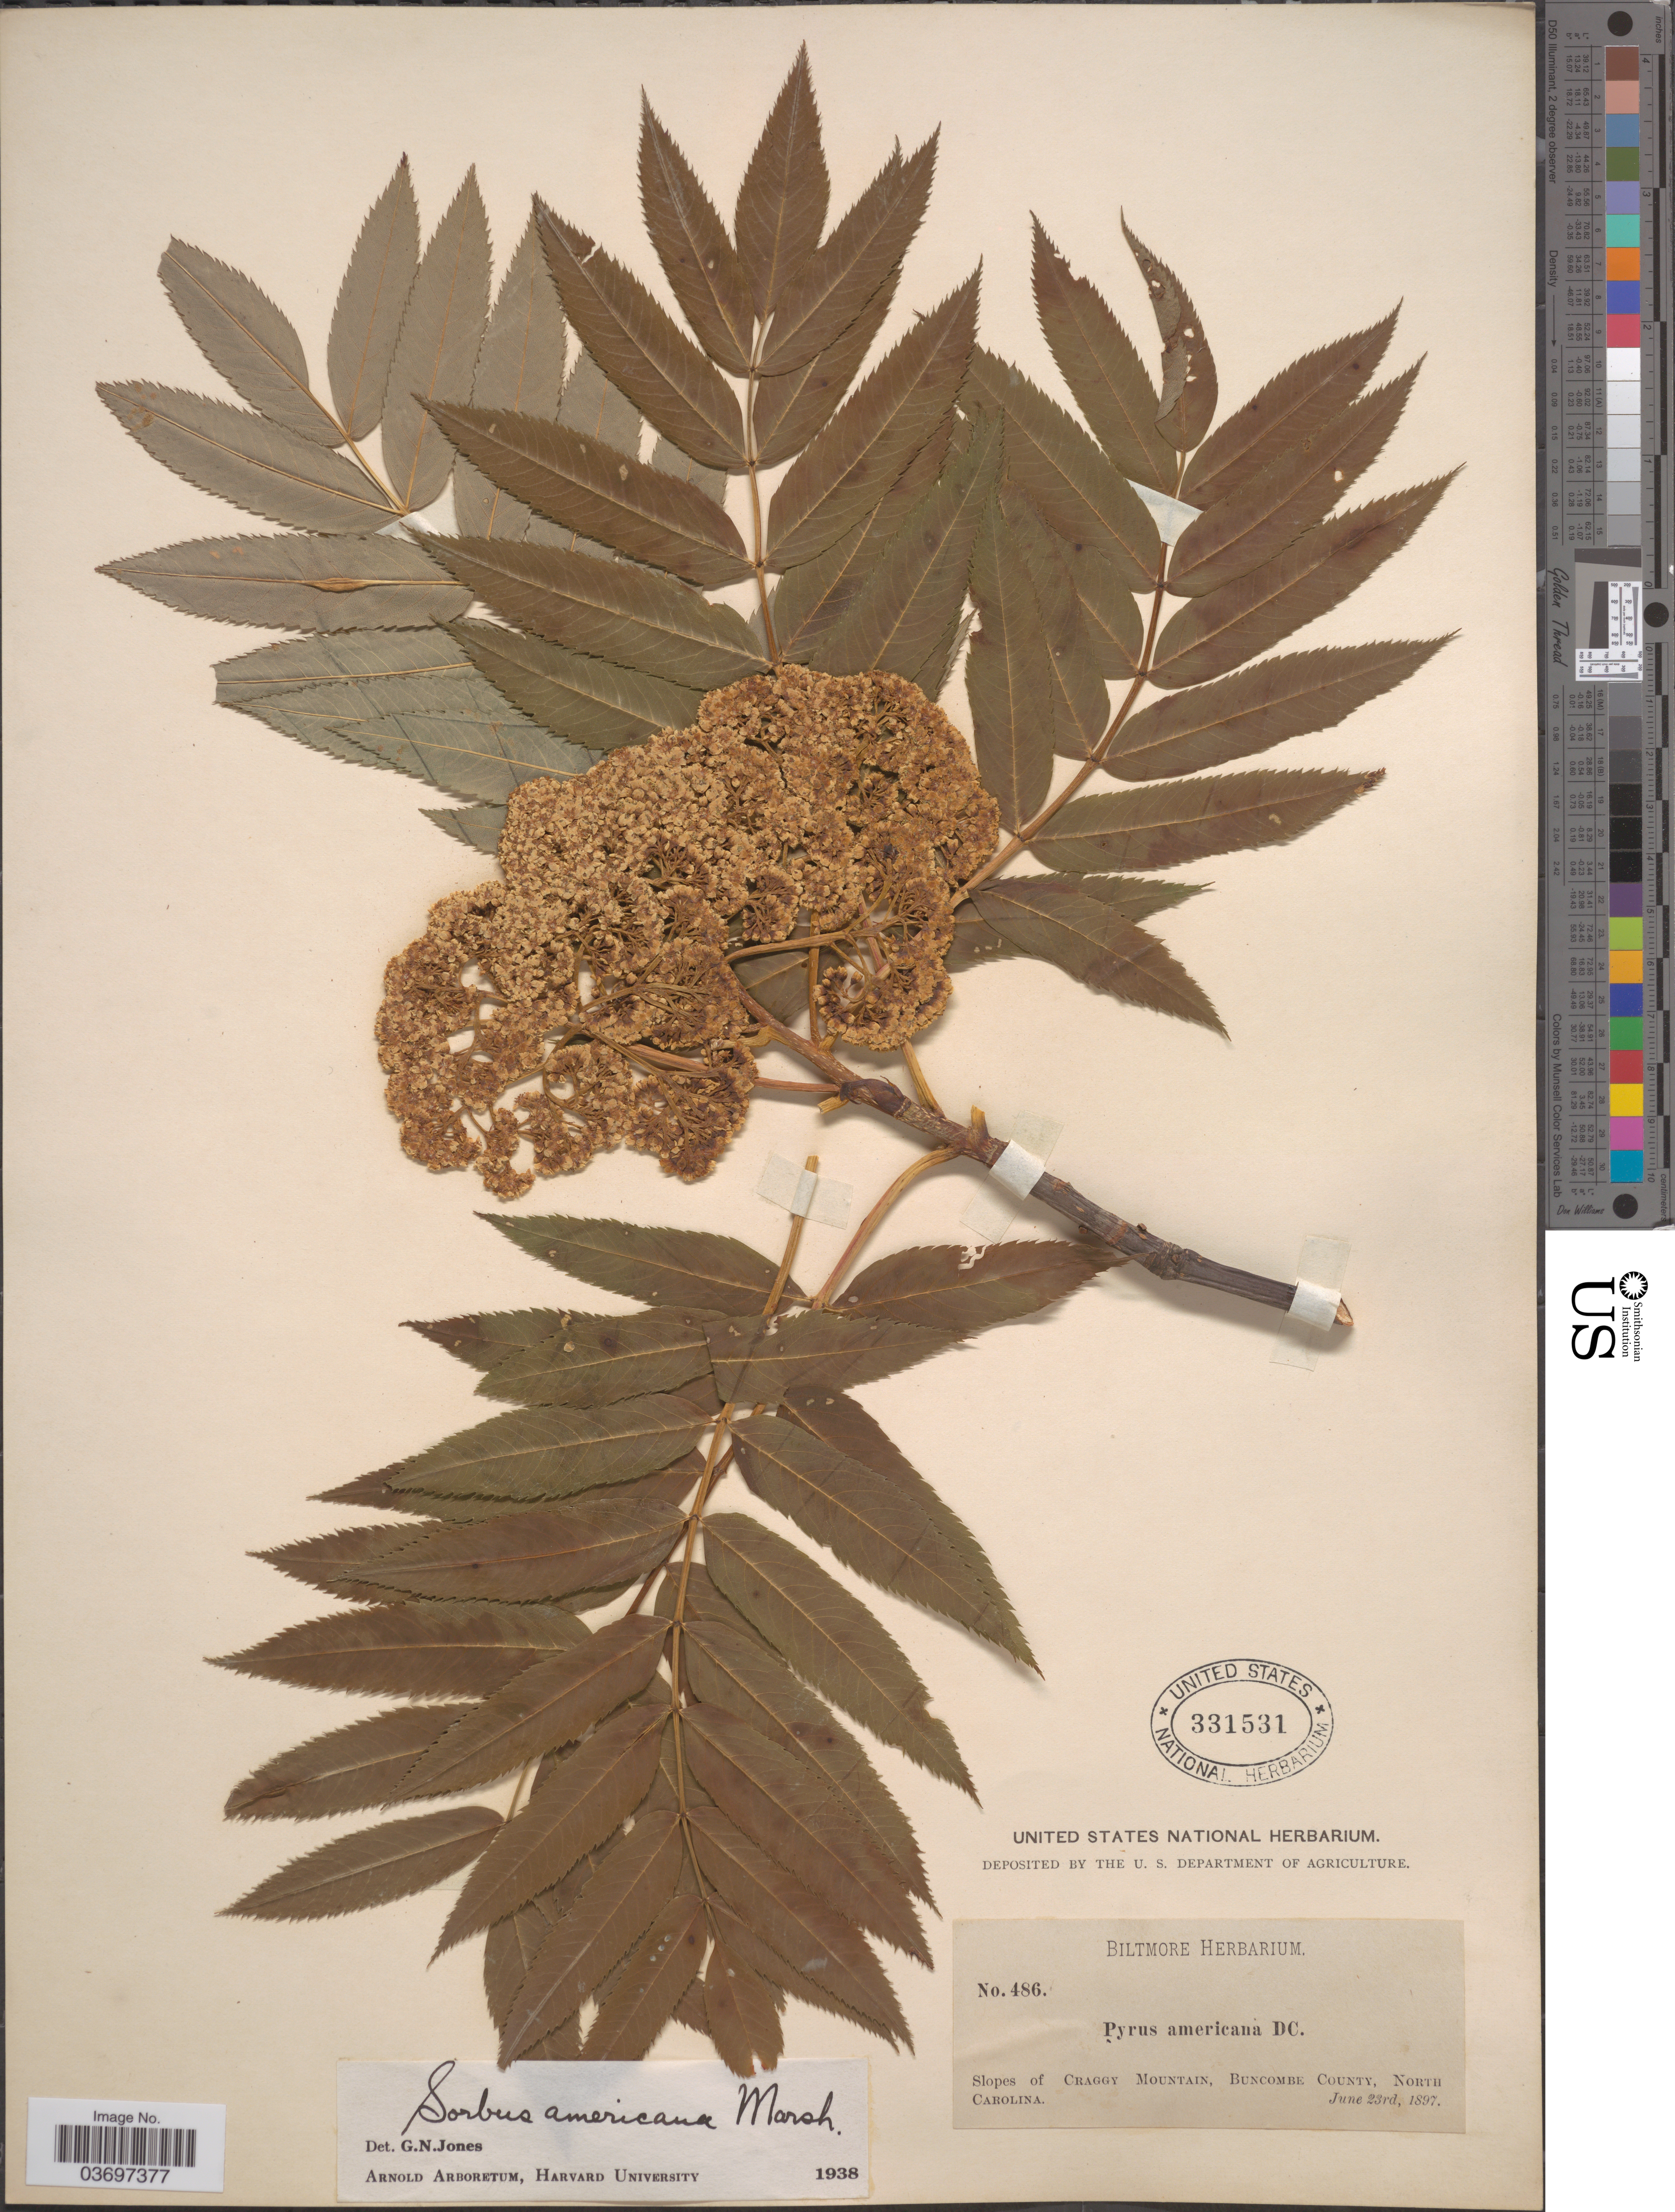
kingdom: Plantae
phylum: Tracheophyta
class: Magnoliopsida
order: Rosales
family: Rosaceae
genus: Sorbus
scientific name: Sorbus americana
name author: Marshall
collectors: ex herb. Biltmore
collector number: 486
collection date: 1897-06-23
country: United States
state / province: North Carolina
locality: Slopes of Craggy Mountain, Buncombe County.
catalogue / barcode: US 331531